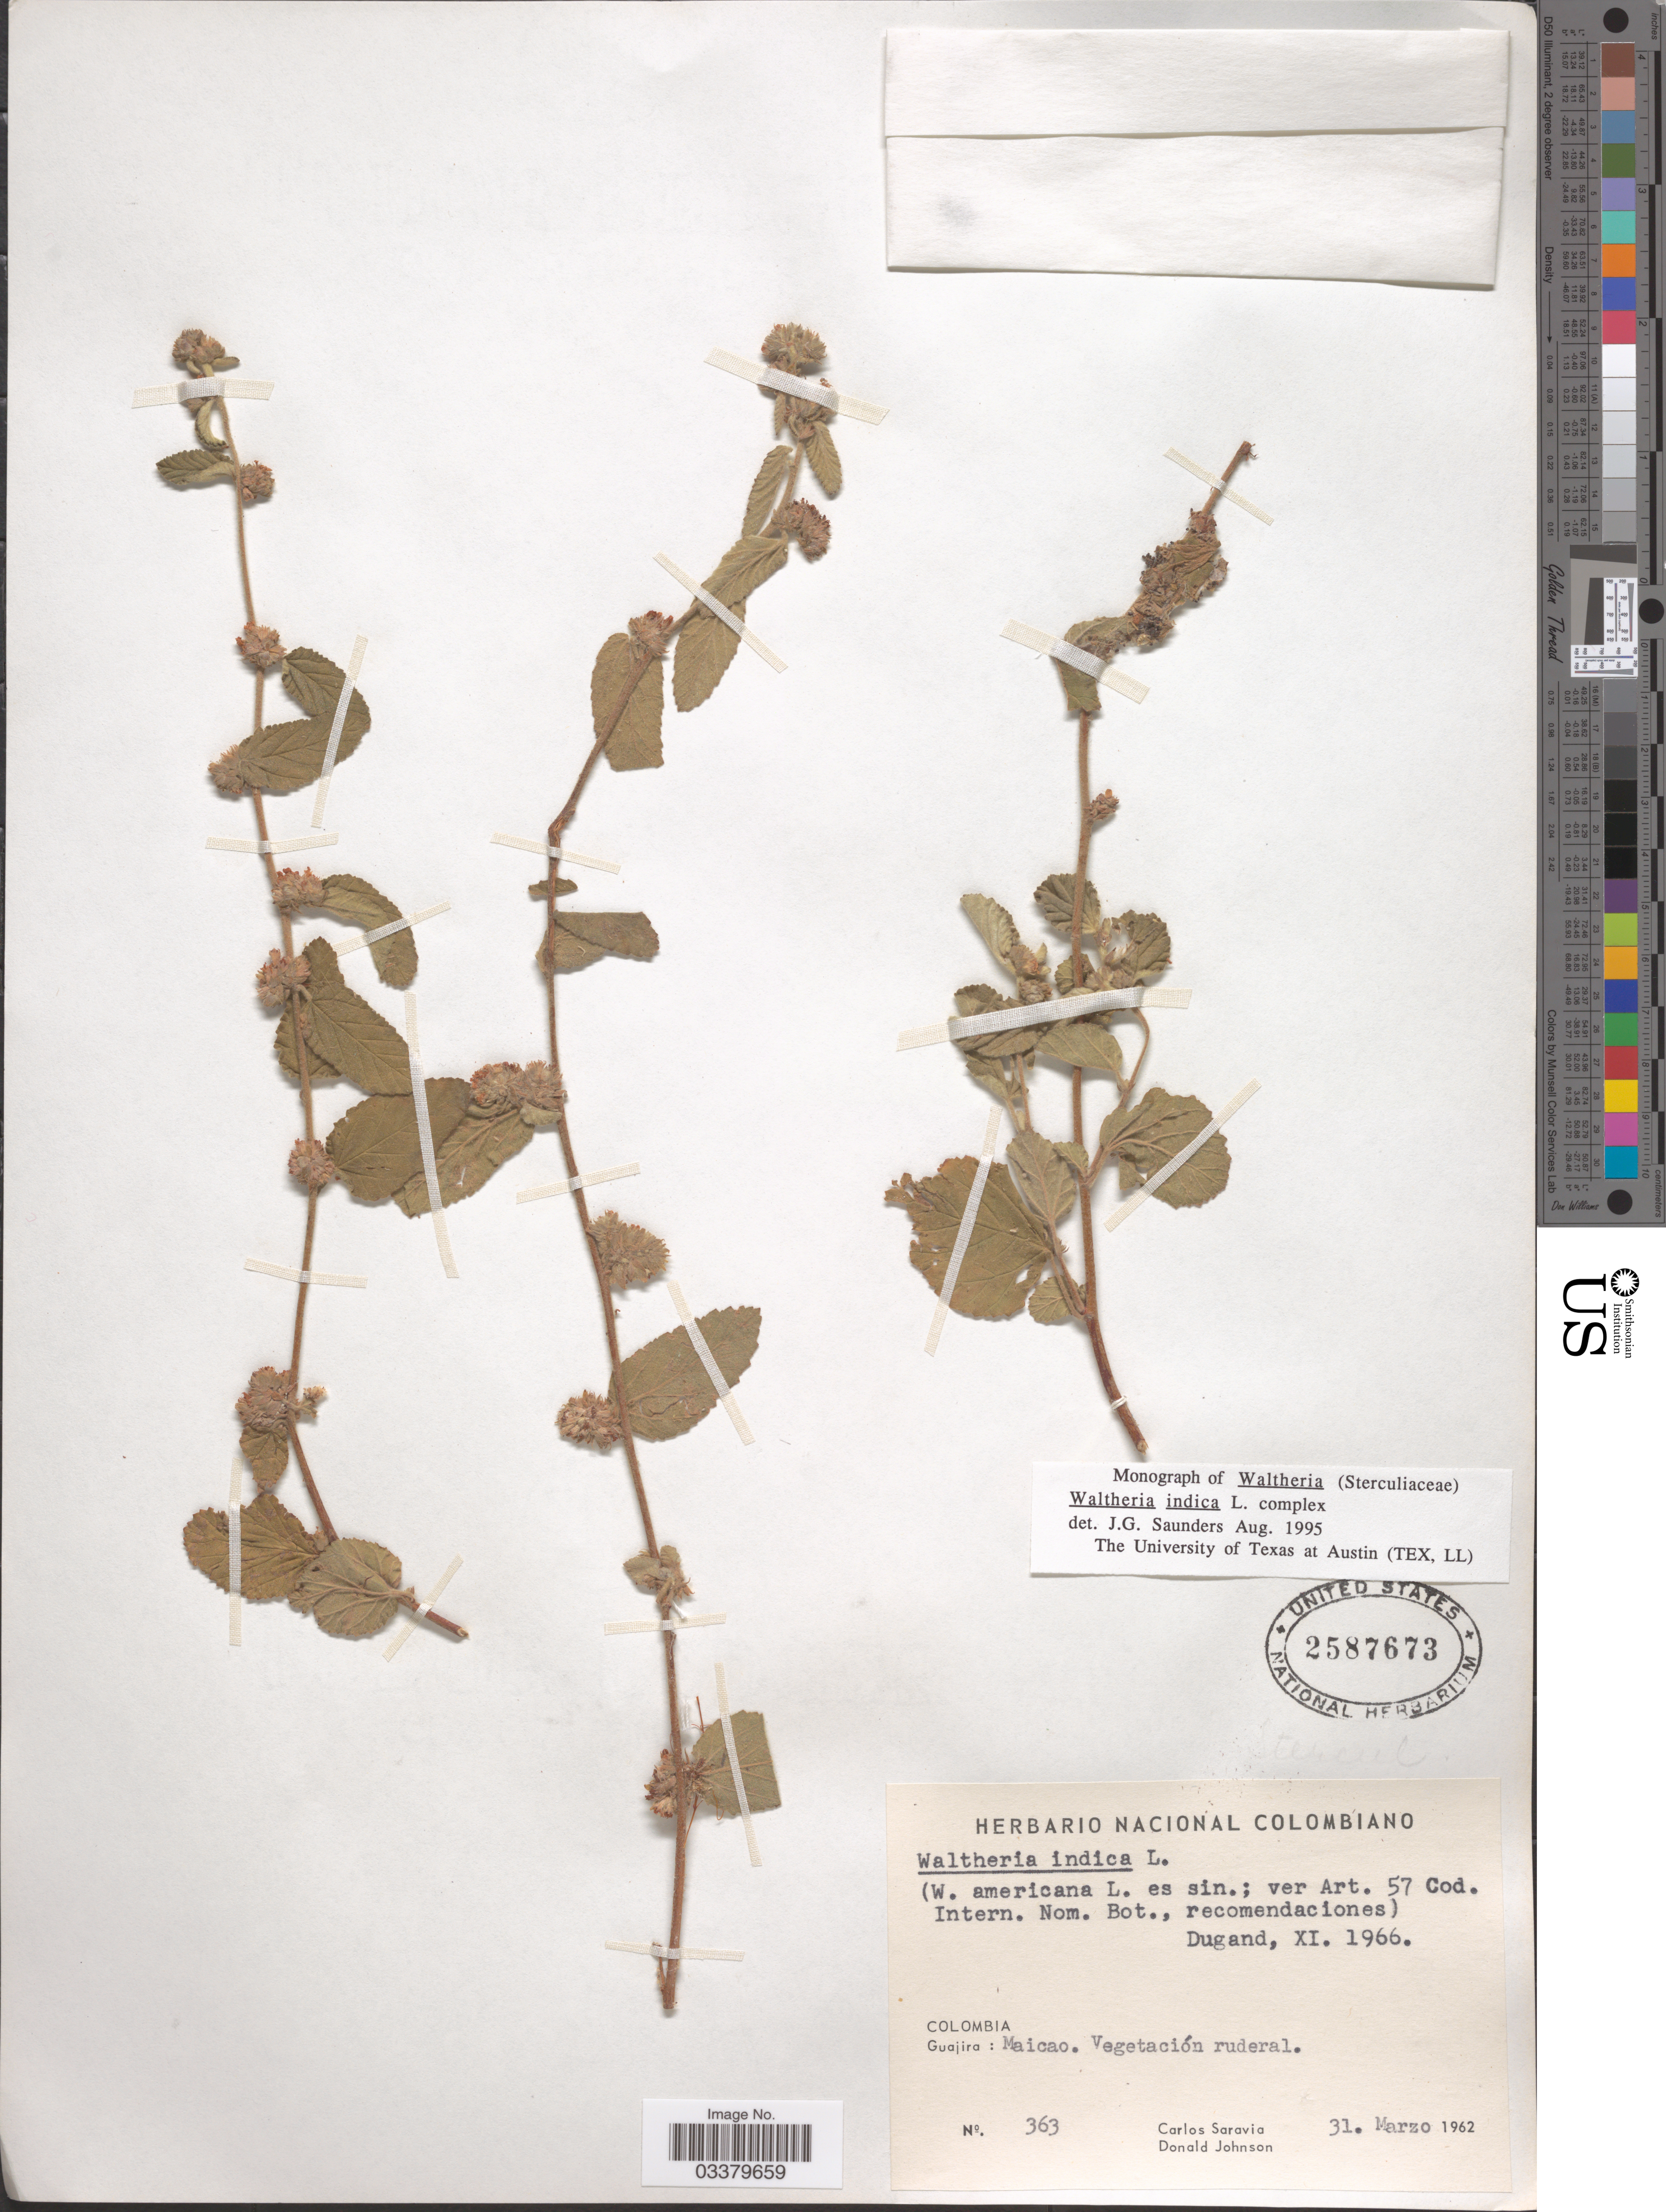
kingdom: Plantae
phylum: Tracheophyta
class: Magnoliopsida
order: Malvales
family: Malvaceae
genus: Waltheria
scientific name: Waltheria indica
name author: L.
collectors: C. Saravia & D. Johnson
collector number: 363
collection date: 1962-03-31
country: Colombia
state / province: La Guajira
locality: Maicao.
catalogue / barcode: US 2587673